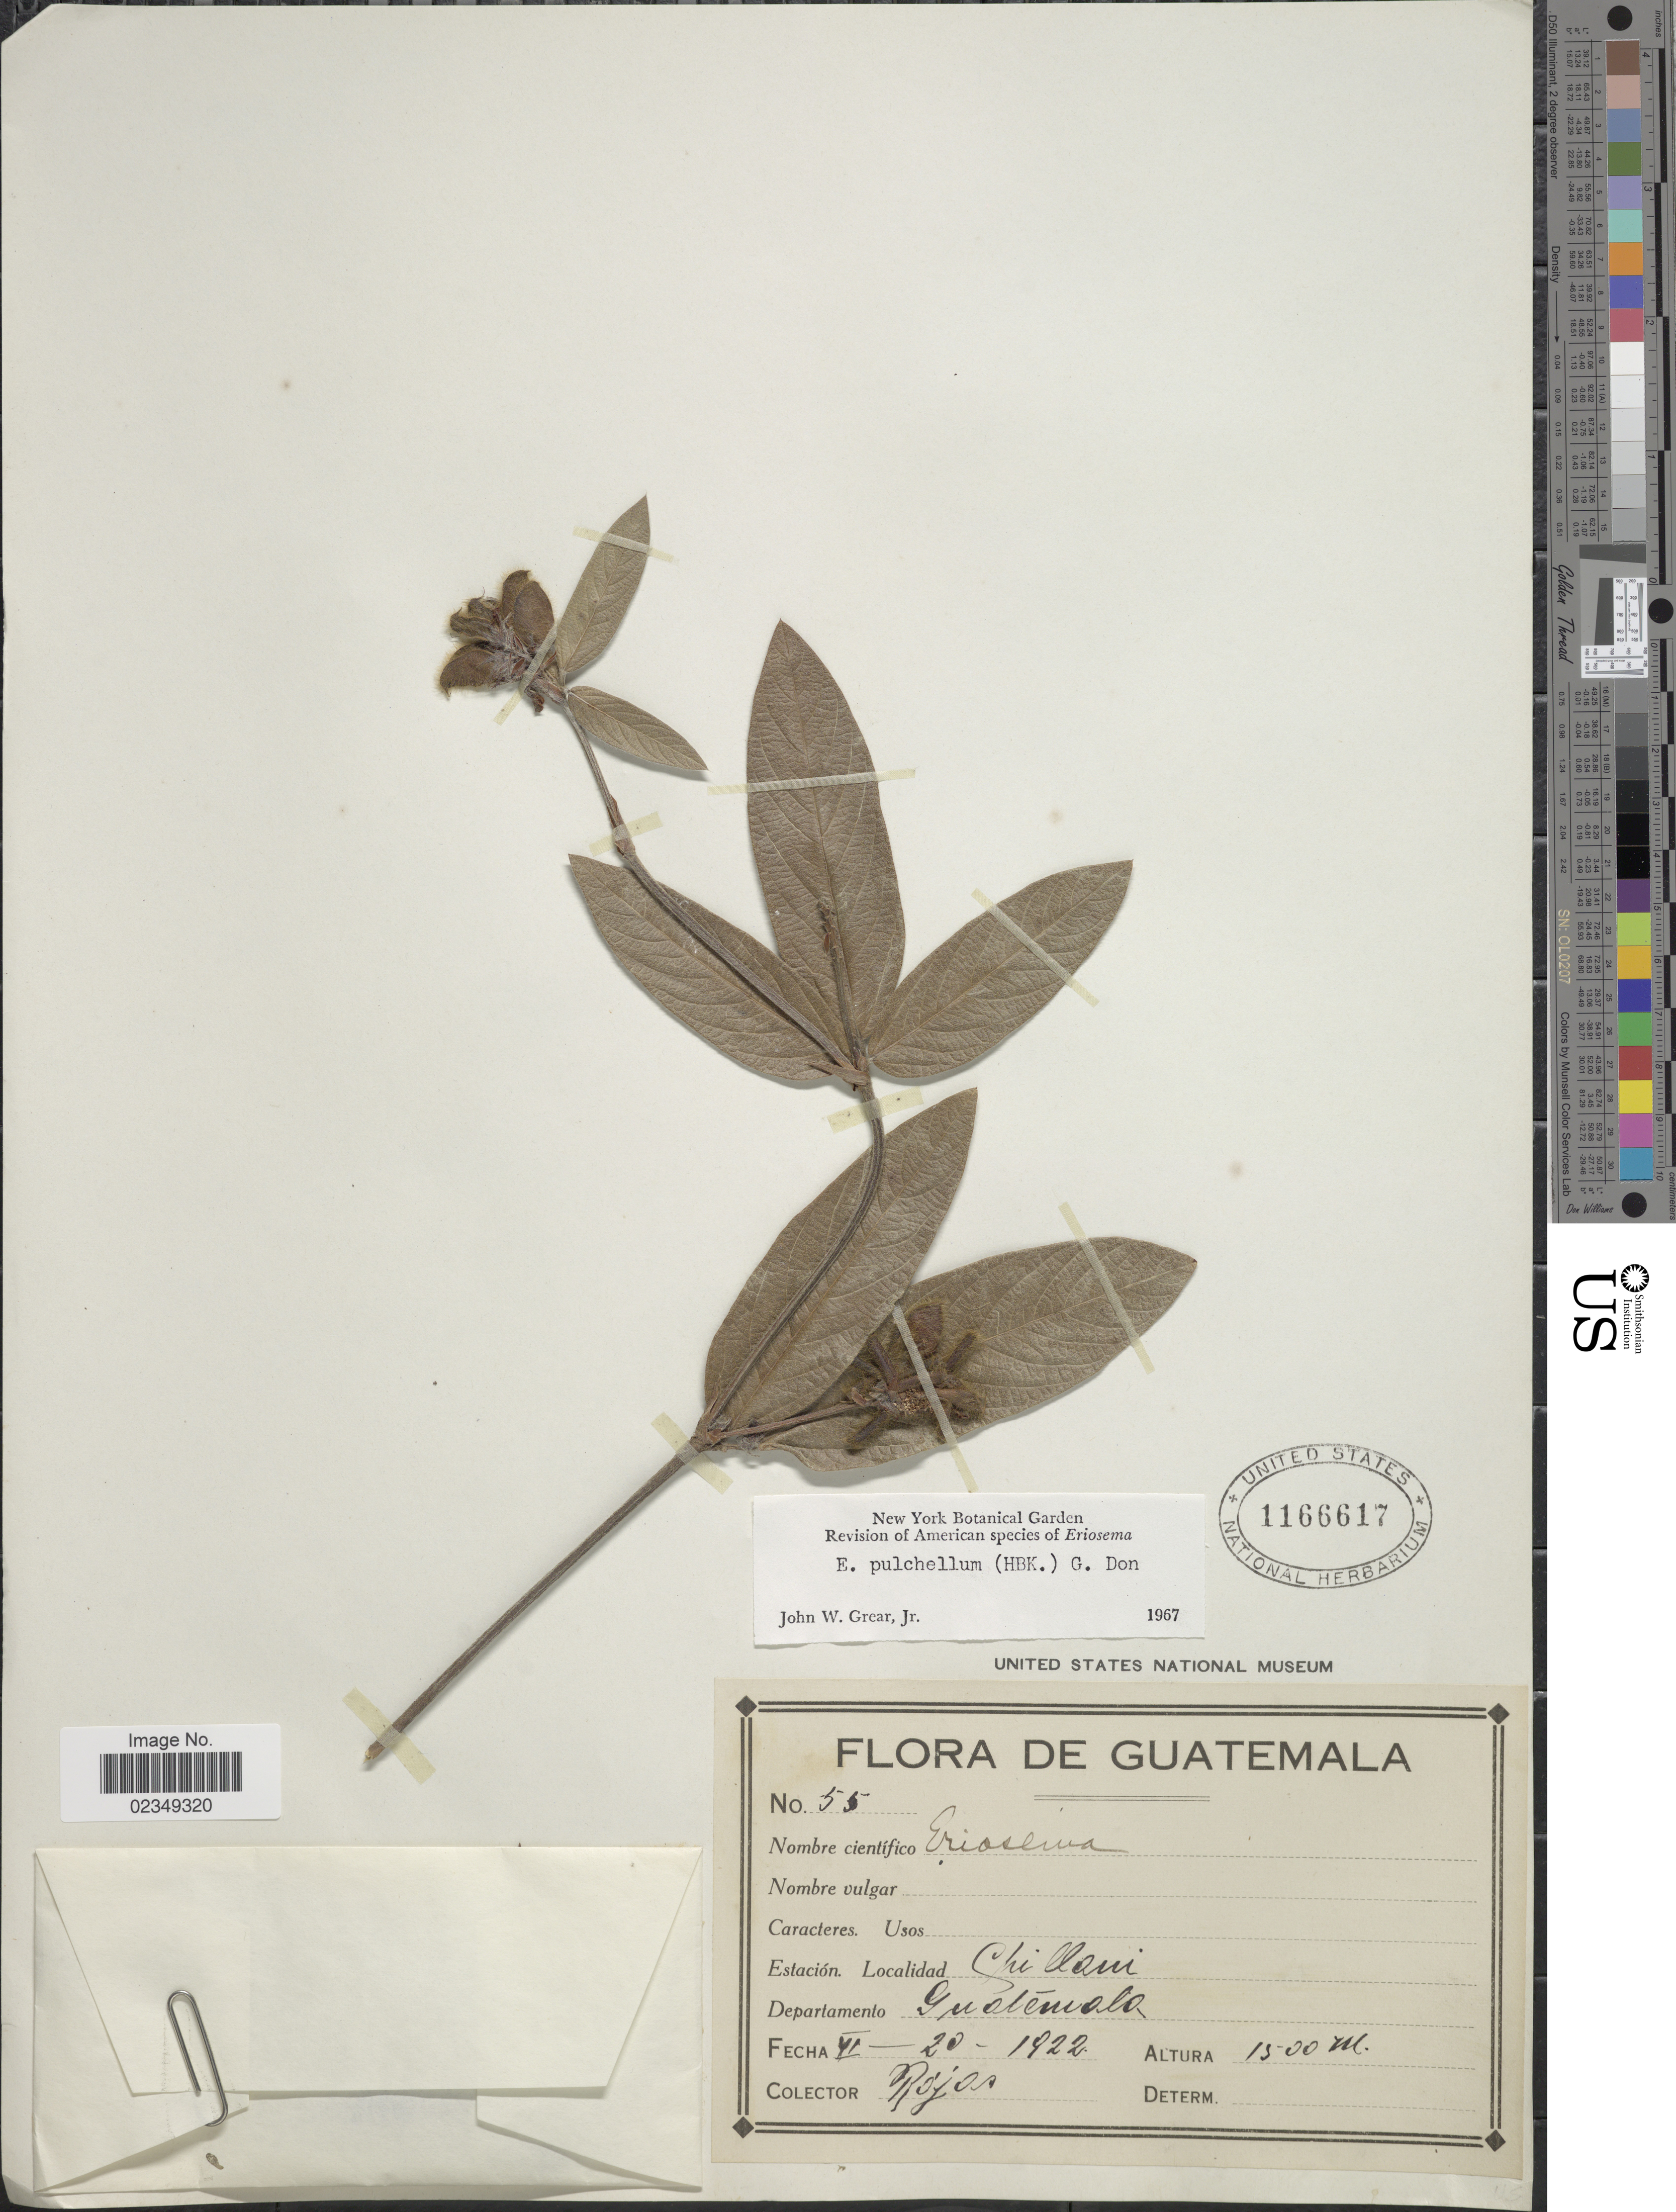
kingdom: Plantae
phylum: Tracheophyta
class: Magnoliopsida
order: Fabales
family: Fabaceae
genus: Eriosema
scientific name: Eriosema pulchellum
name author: (Kunth) G. Don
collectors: Rójos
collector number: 55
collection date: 1922-11-20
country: Guatemala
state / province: Guatemala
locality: Chillani. Departamento Guatemala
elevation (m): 1500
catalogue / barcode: US 1166617